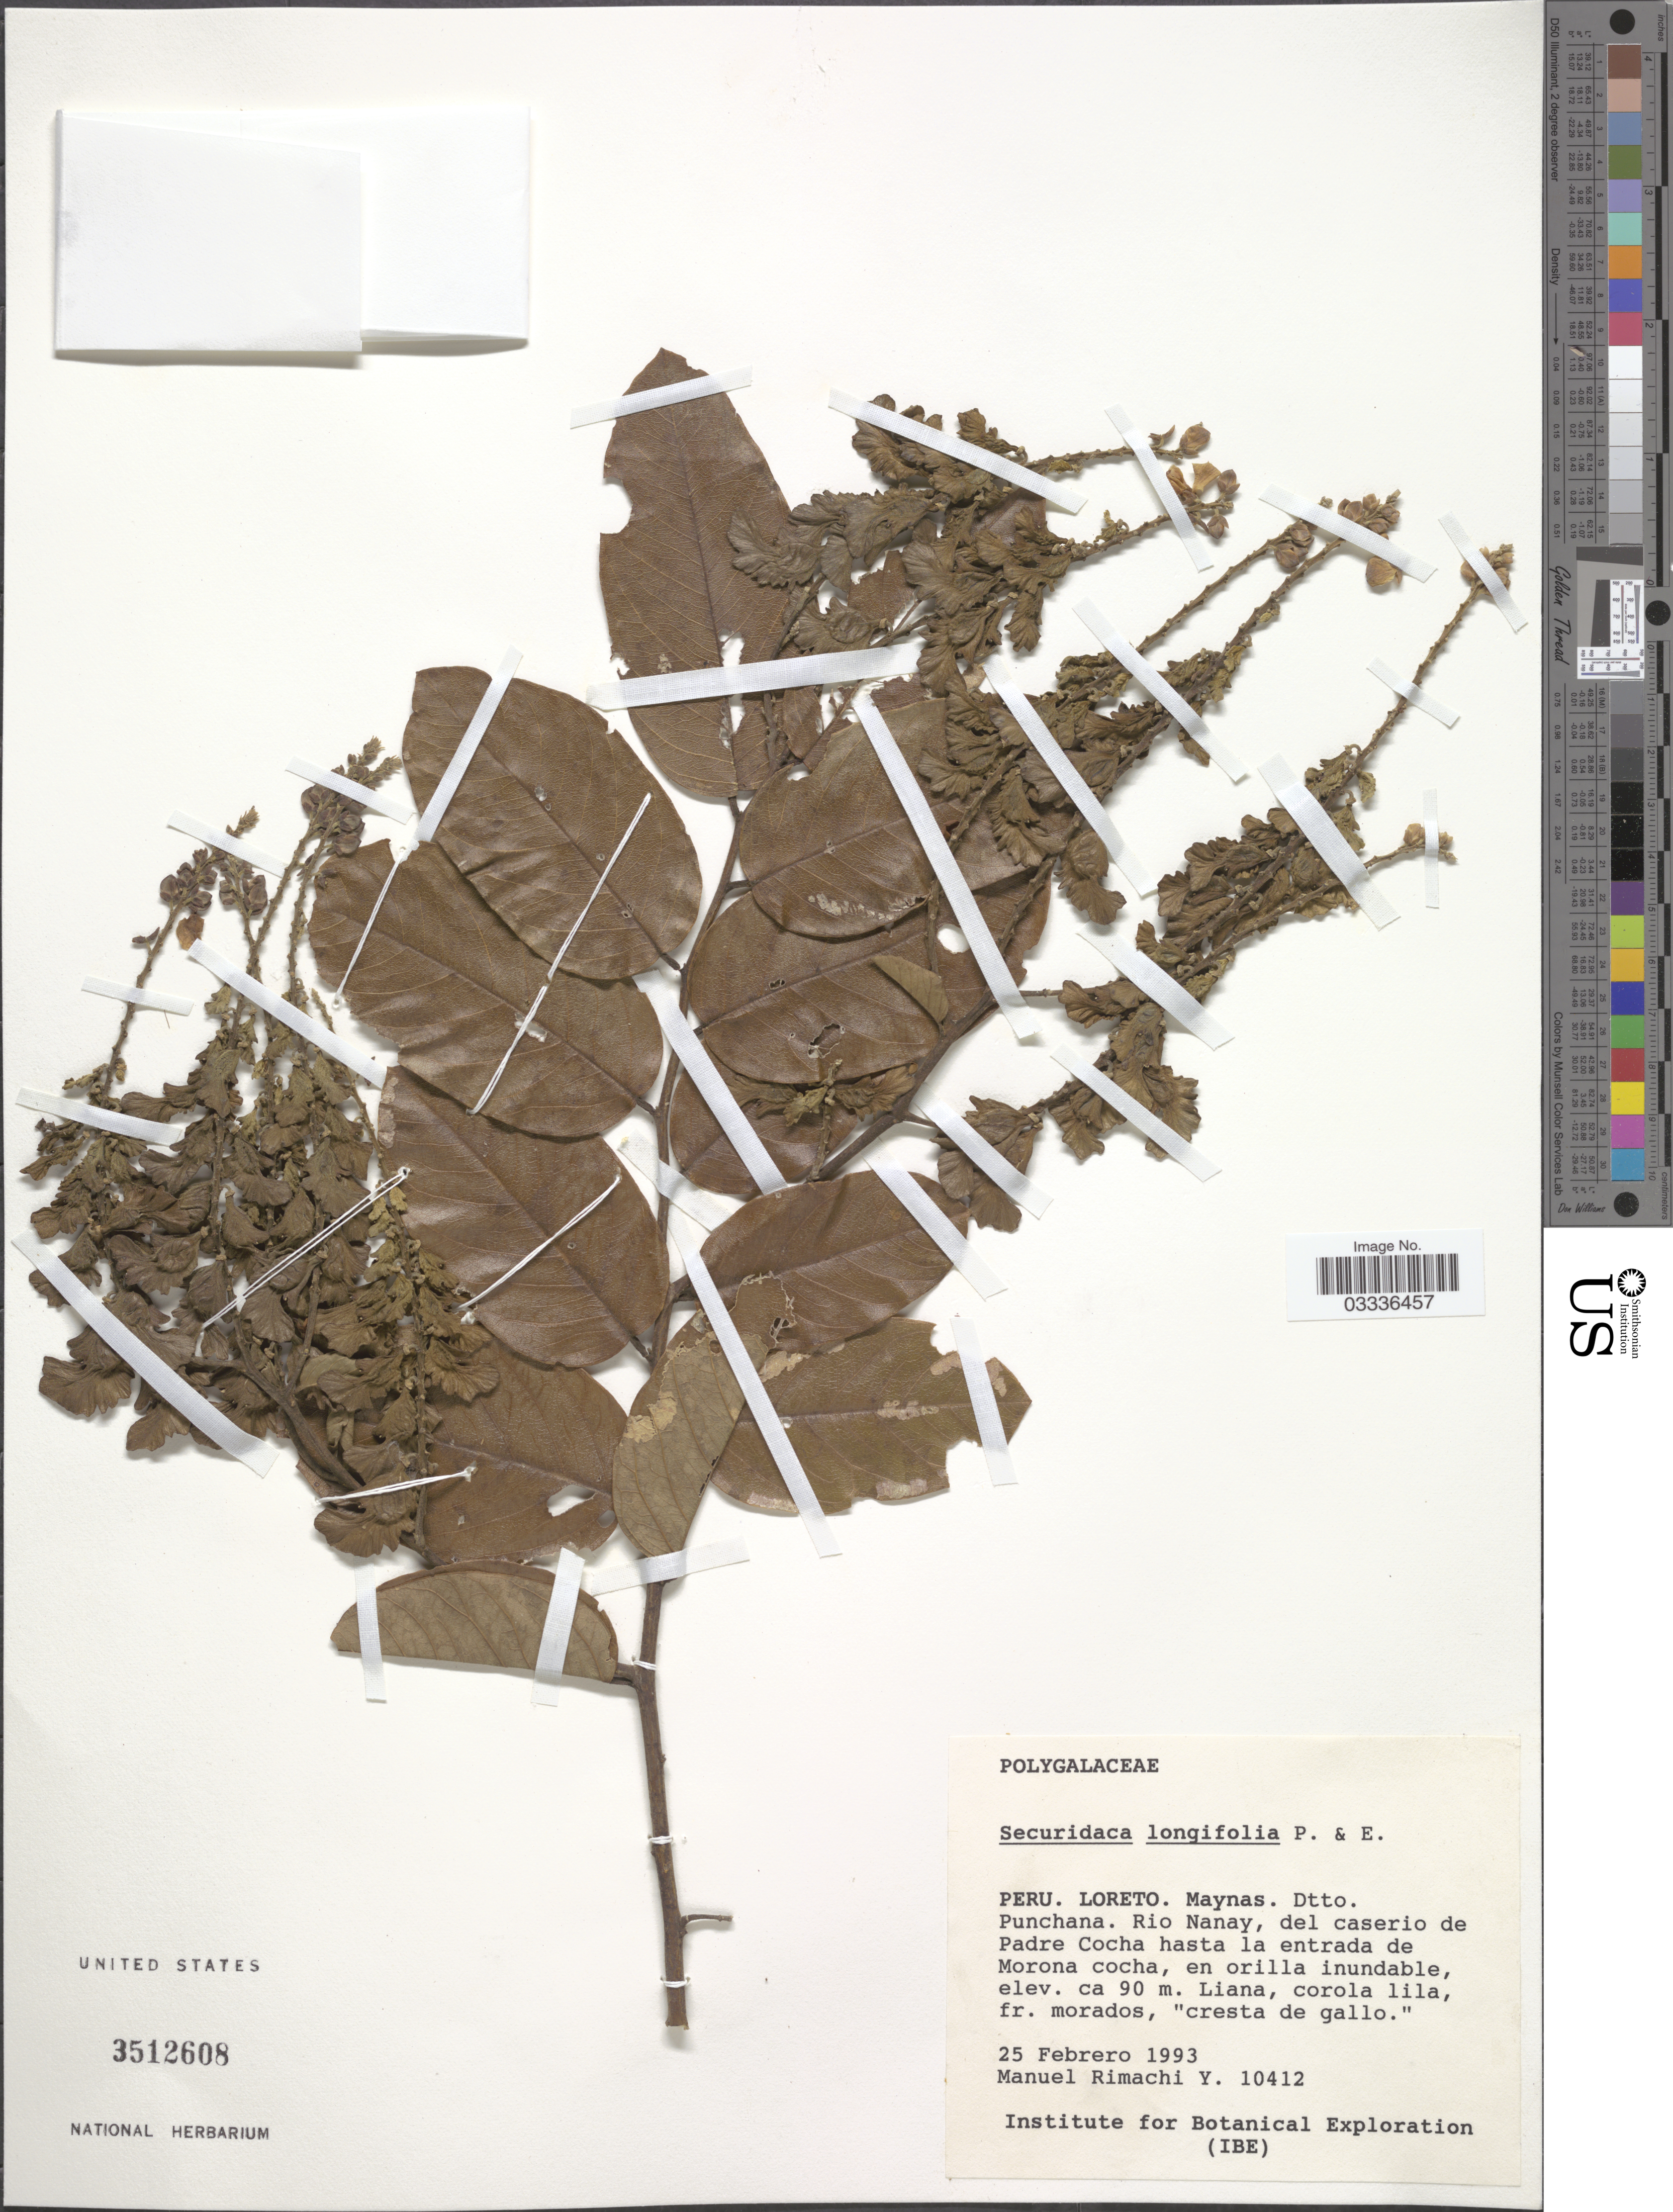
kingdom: Plantae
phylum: Tracheophyta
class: Magnoliopsida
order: Fabales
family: Polygalaceae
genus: Securidaca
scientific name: Securidaca longifolia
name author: Poepp. & Endl.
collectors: M. Rimachi Y.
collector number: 10412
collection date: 1993-02-25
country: Peru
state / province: Loreto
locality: Maynas. Dtto. Punchana. Rio Nanay, del caserio de Padre Cocha hasta la entrada de Morona cocha.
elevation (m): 90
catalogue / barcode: US 3512608